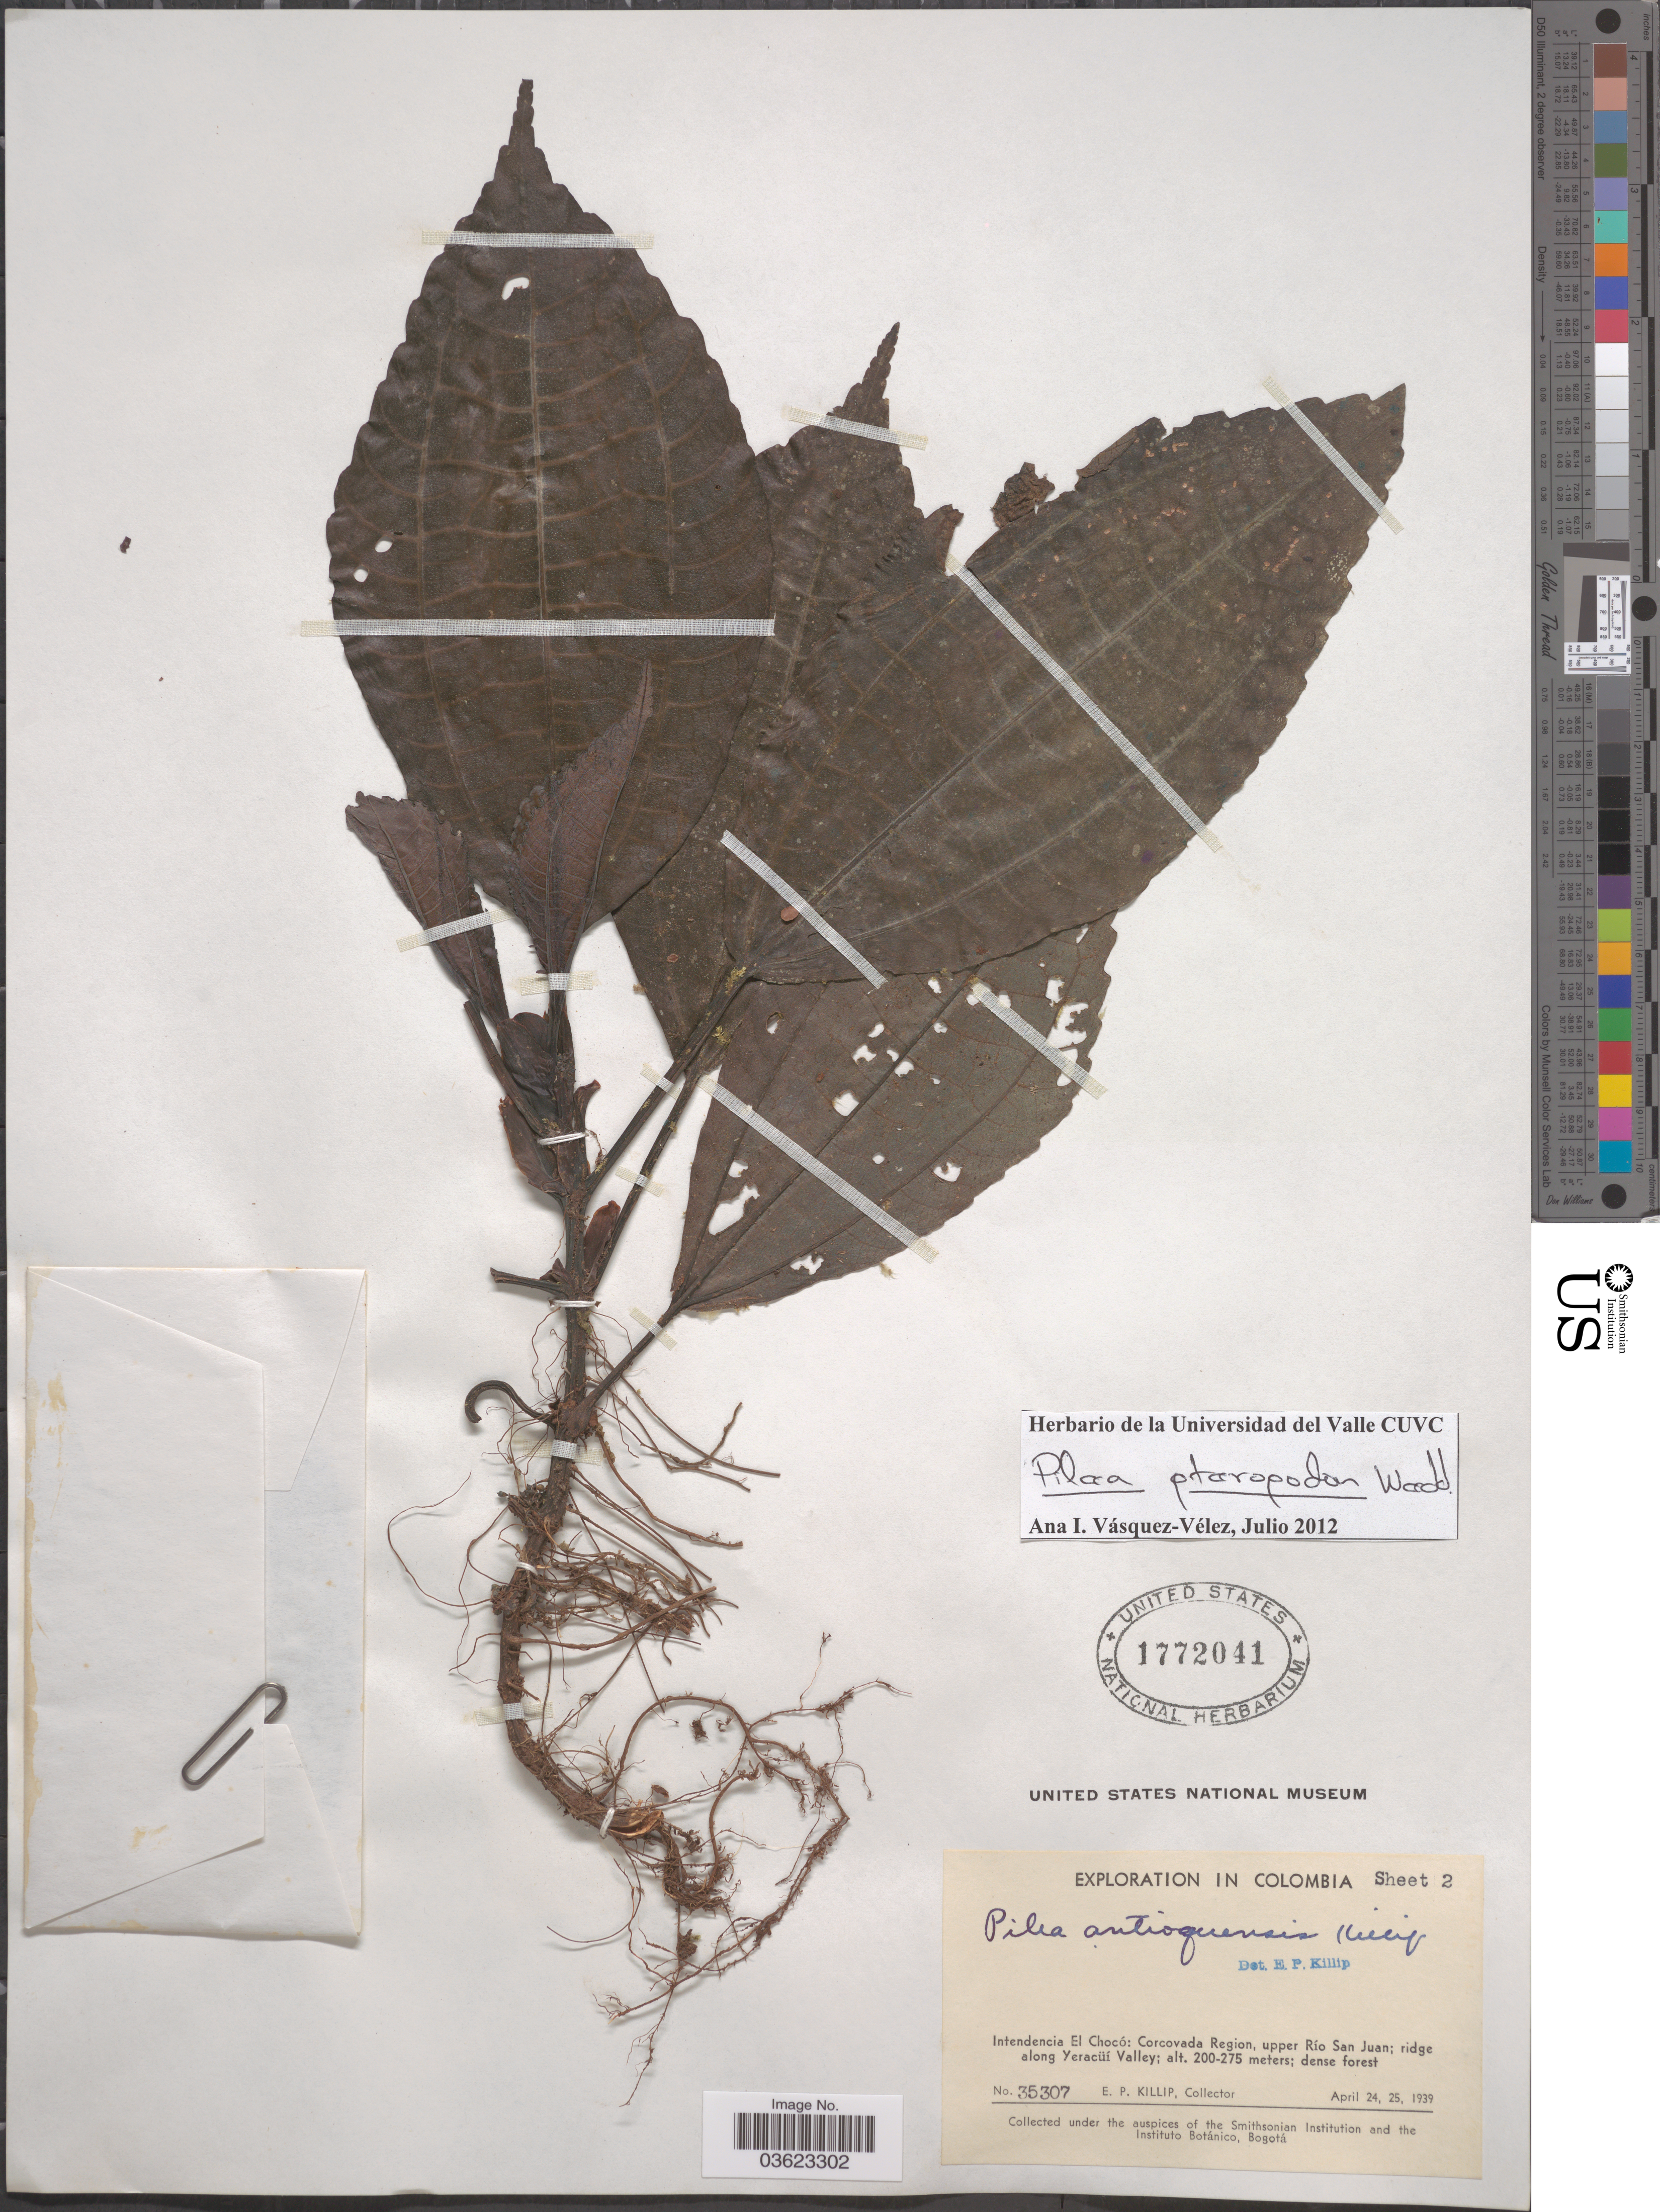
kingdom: Plantae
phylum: Tracheophyta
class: Magnoliopsida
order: Rosales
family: Urticaceae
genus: Pilea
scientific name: Pilea pteropodon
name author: Wedd.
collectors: E. P. Killip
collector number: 35307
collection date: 1939-04-24/1939-04-25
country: Colombia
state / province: Chocó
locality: Intendencio El Chocó: Corcovada Region, upper Río San Juan; ridge along Yeracüí Valley.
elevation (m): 200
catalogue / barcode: US 1772041